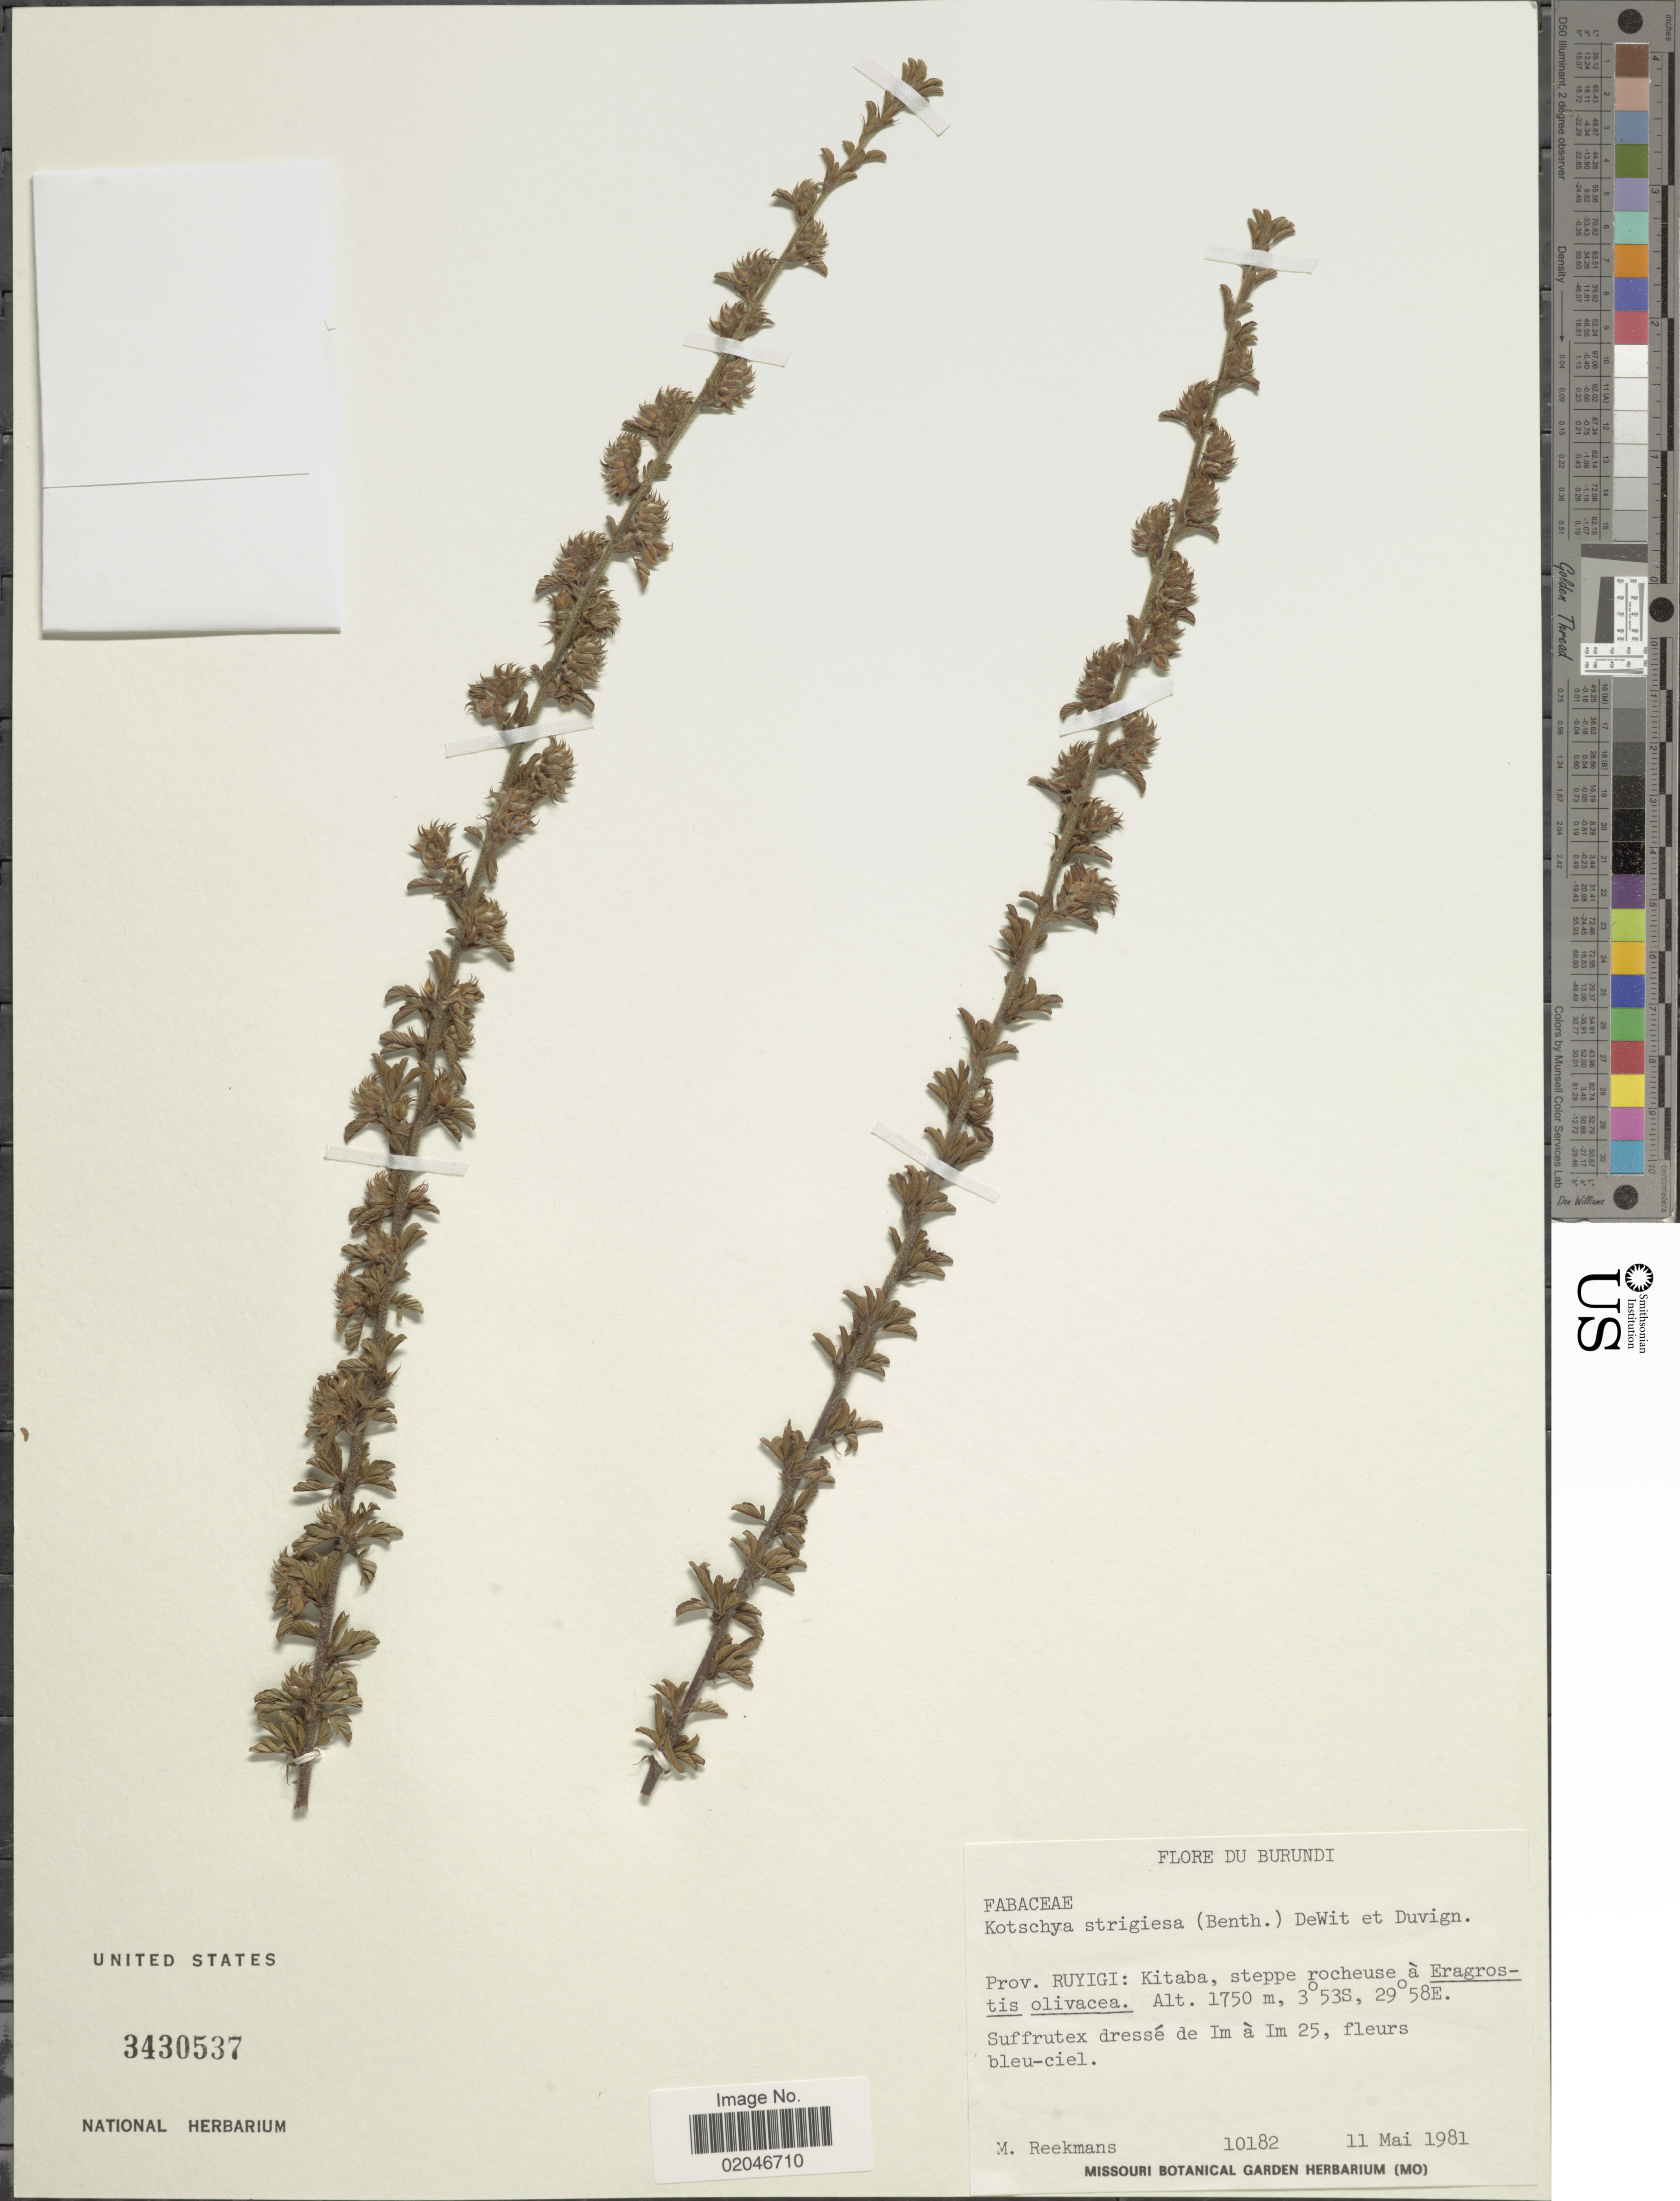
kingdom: Plantae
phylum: Tracheophyta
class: Magnoliopsida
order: Fabales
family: Fabaceae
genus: Kotschya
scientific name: Kotschya strigosa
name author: (Benth.) Dewit & P.A. Duvign.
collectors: M. Reekmans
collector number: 10182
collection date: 1981-05-11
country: Burundi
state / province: Ruyigi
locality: Kitaba, steppe rocheuse à Eragrostis olivacea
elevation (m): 1750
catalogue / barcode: US 3430537